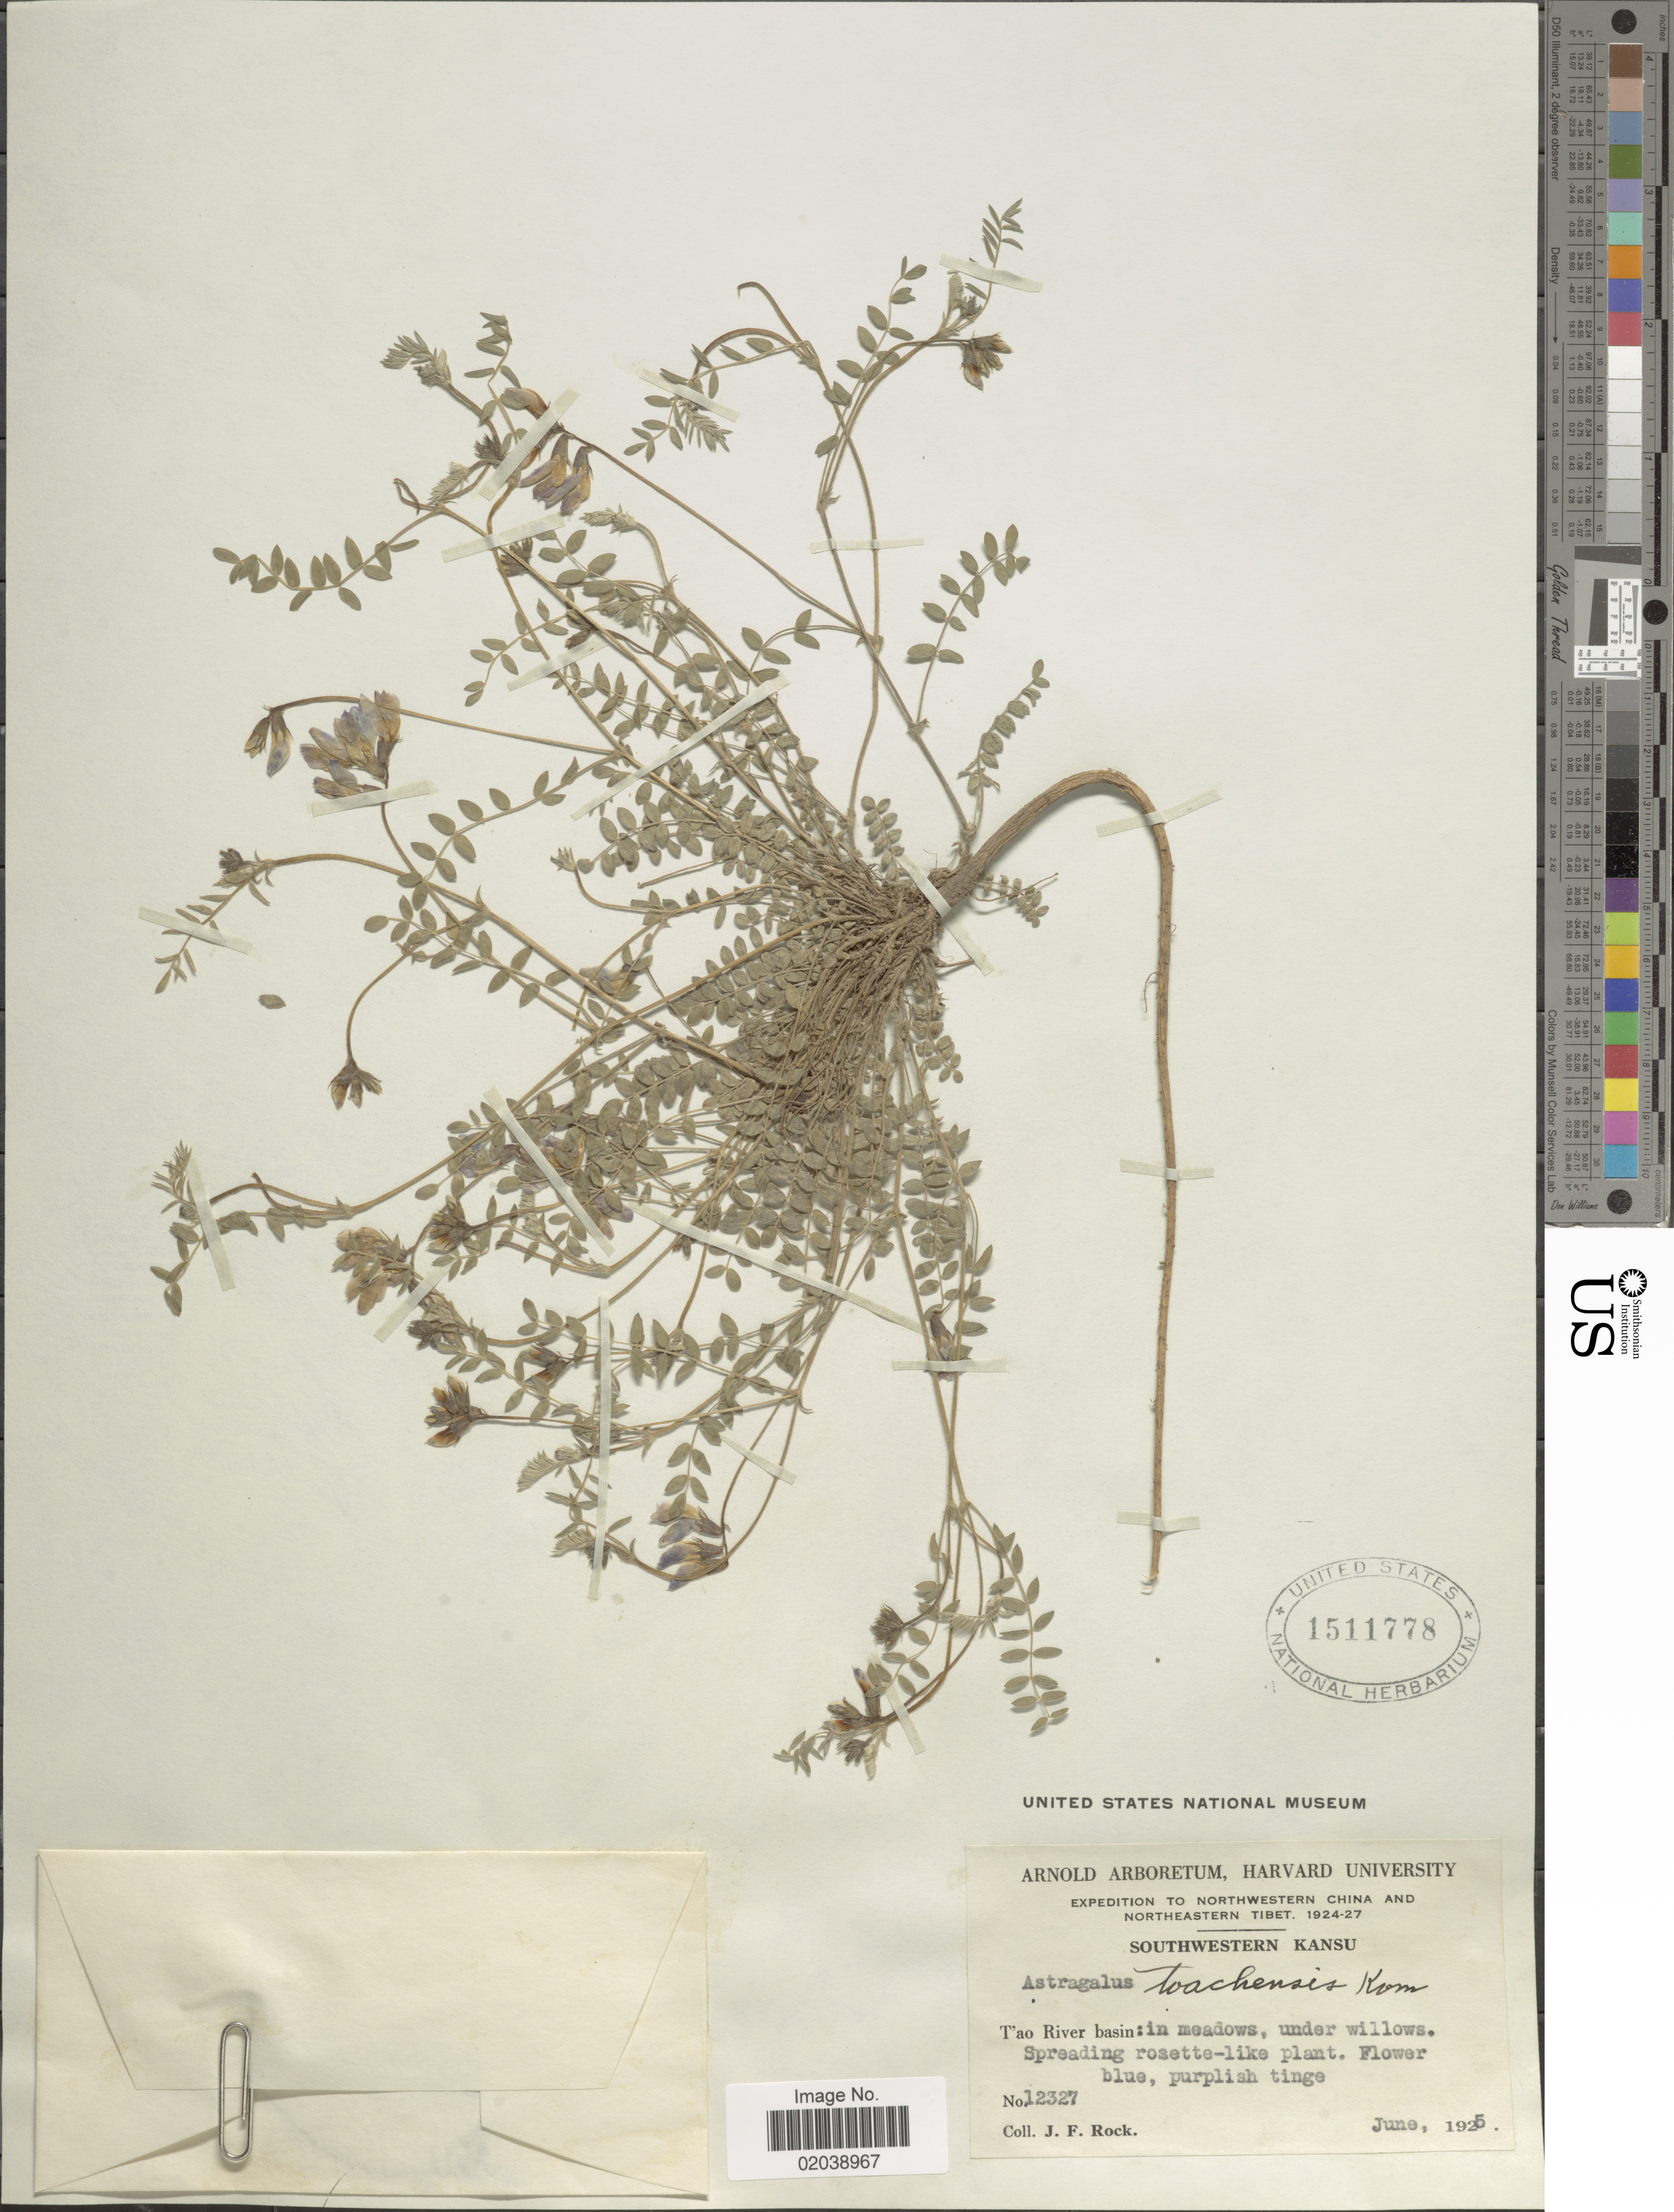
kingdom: Plantae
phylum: Tracheophyta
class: Magnoliopsida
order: Fabales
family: Fabaceae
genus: Astragalus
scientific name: Astragalus toachensis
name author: Körn.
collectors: J. Rock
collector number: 12327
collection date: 1925-06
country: China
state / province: Gansu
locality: Northwest China and Northeastern Tibet, T' ao River Basin, Southwestern Kansu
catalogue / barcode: US 1511778